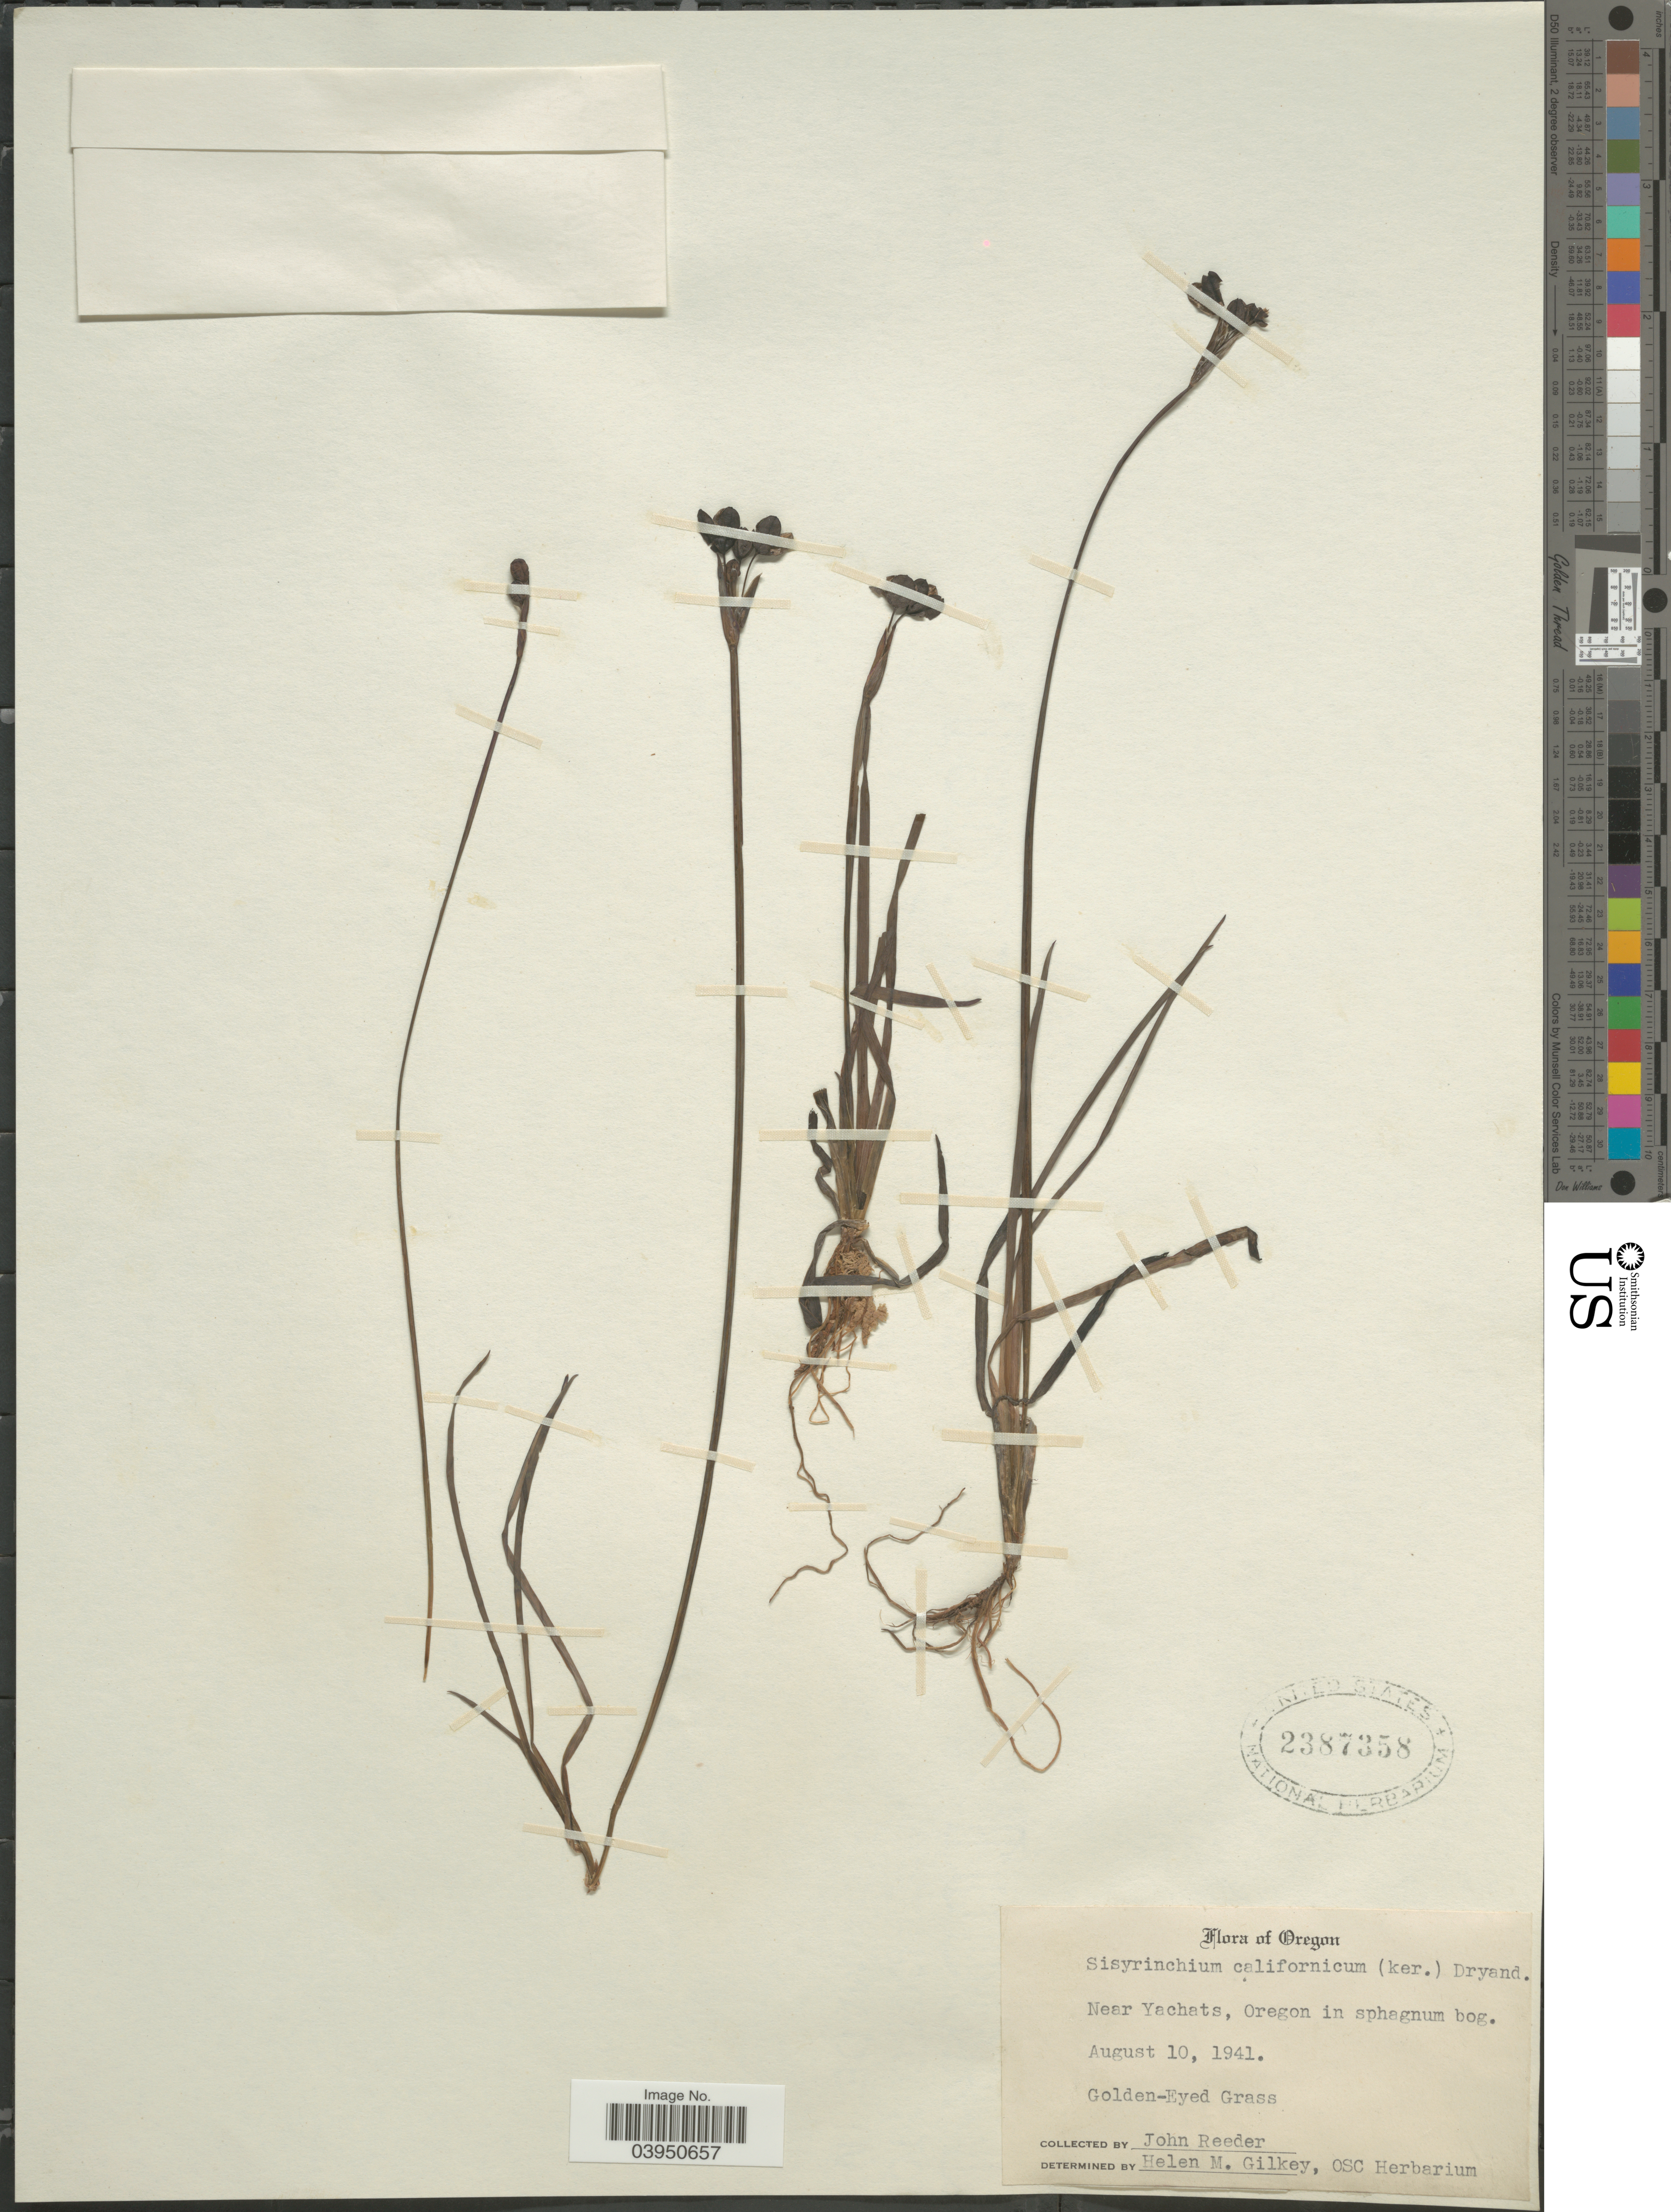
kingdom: Plantae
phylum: Tracheophyta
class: Liliopsida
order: Asparagales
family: Iridaceae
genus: Sisyrinchium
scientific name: Sisyrinchium californicum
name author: (Ker Gawl.) Dryand.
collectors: J. R. Reeder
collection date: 1941-08-10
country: United States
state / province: Oregon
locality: Near Yachats.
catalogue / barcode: US 2387358